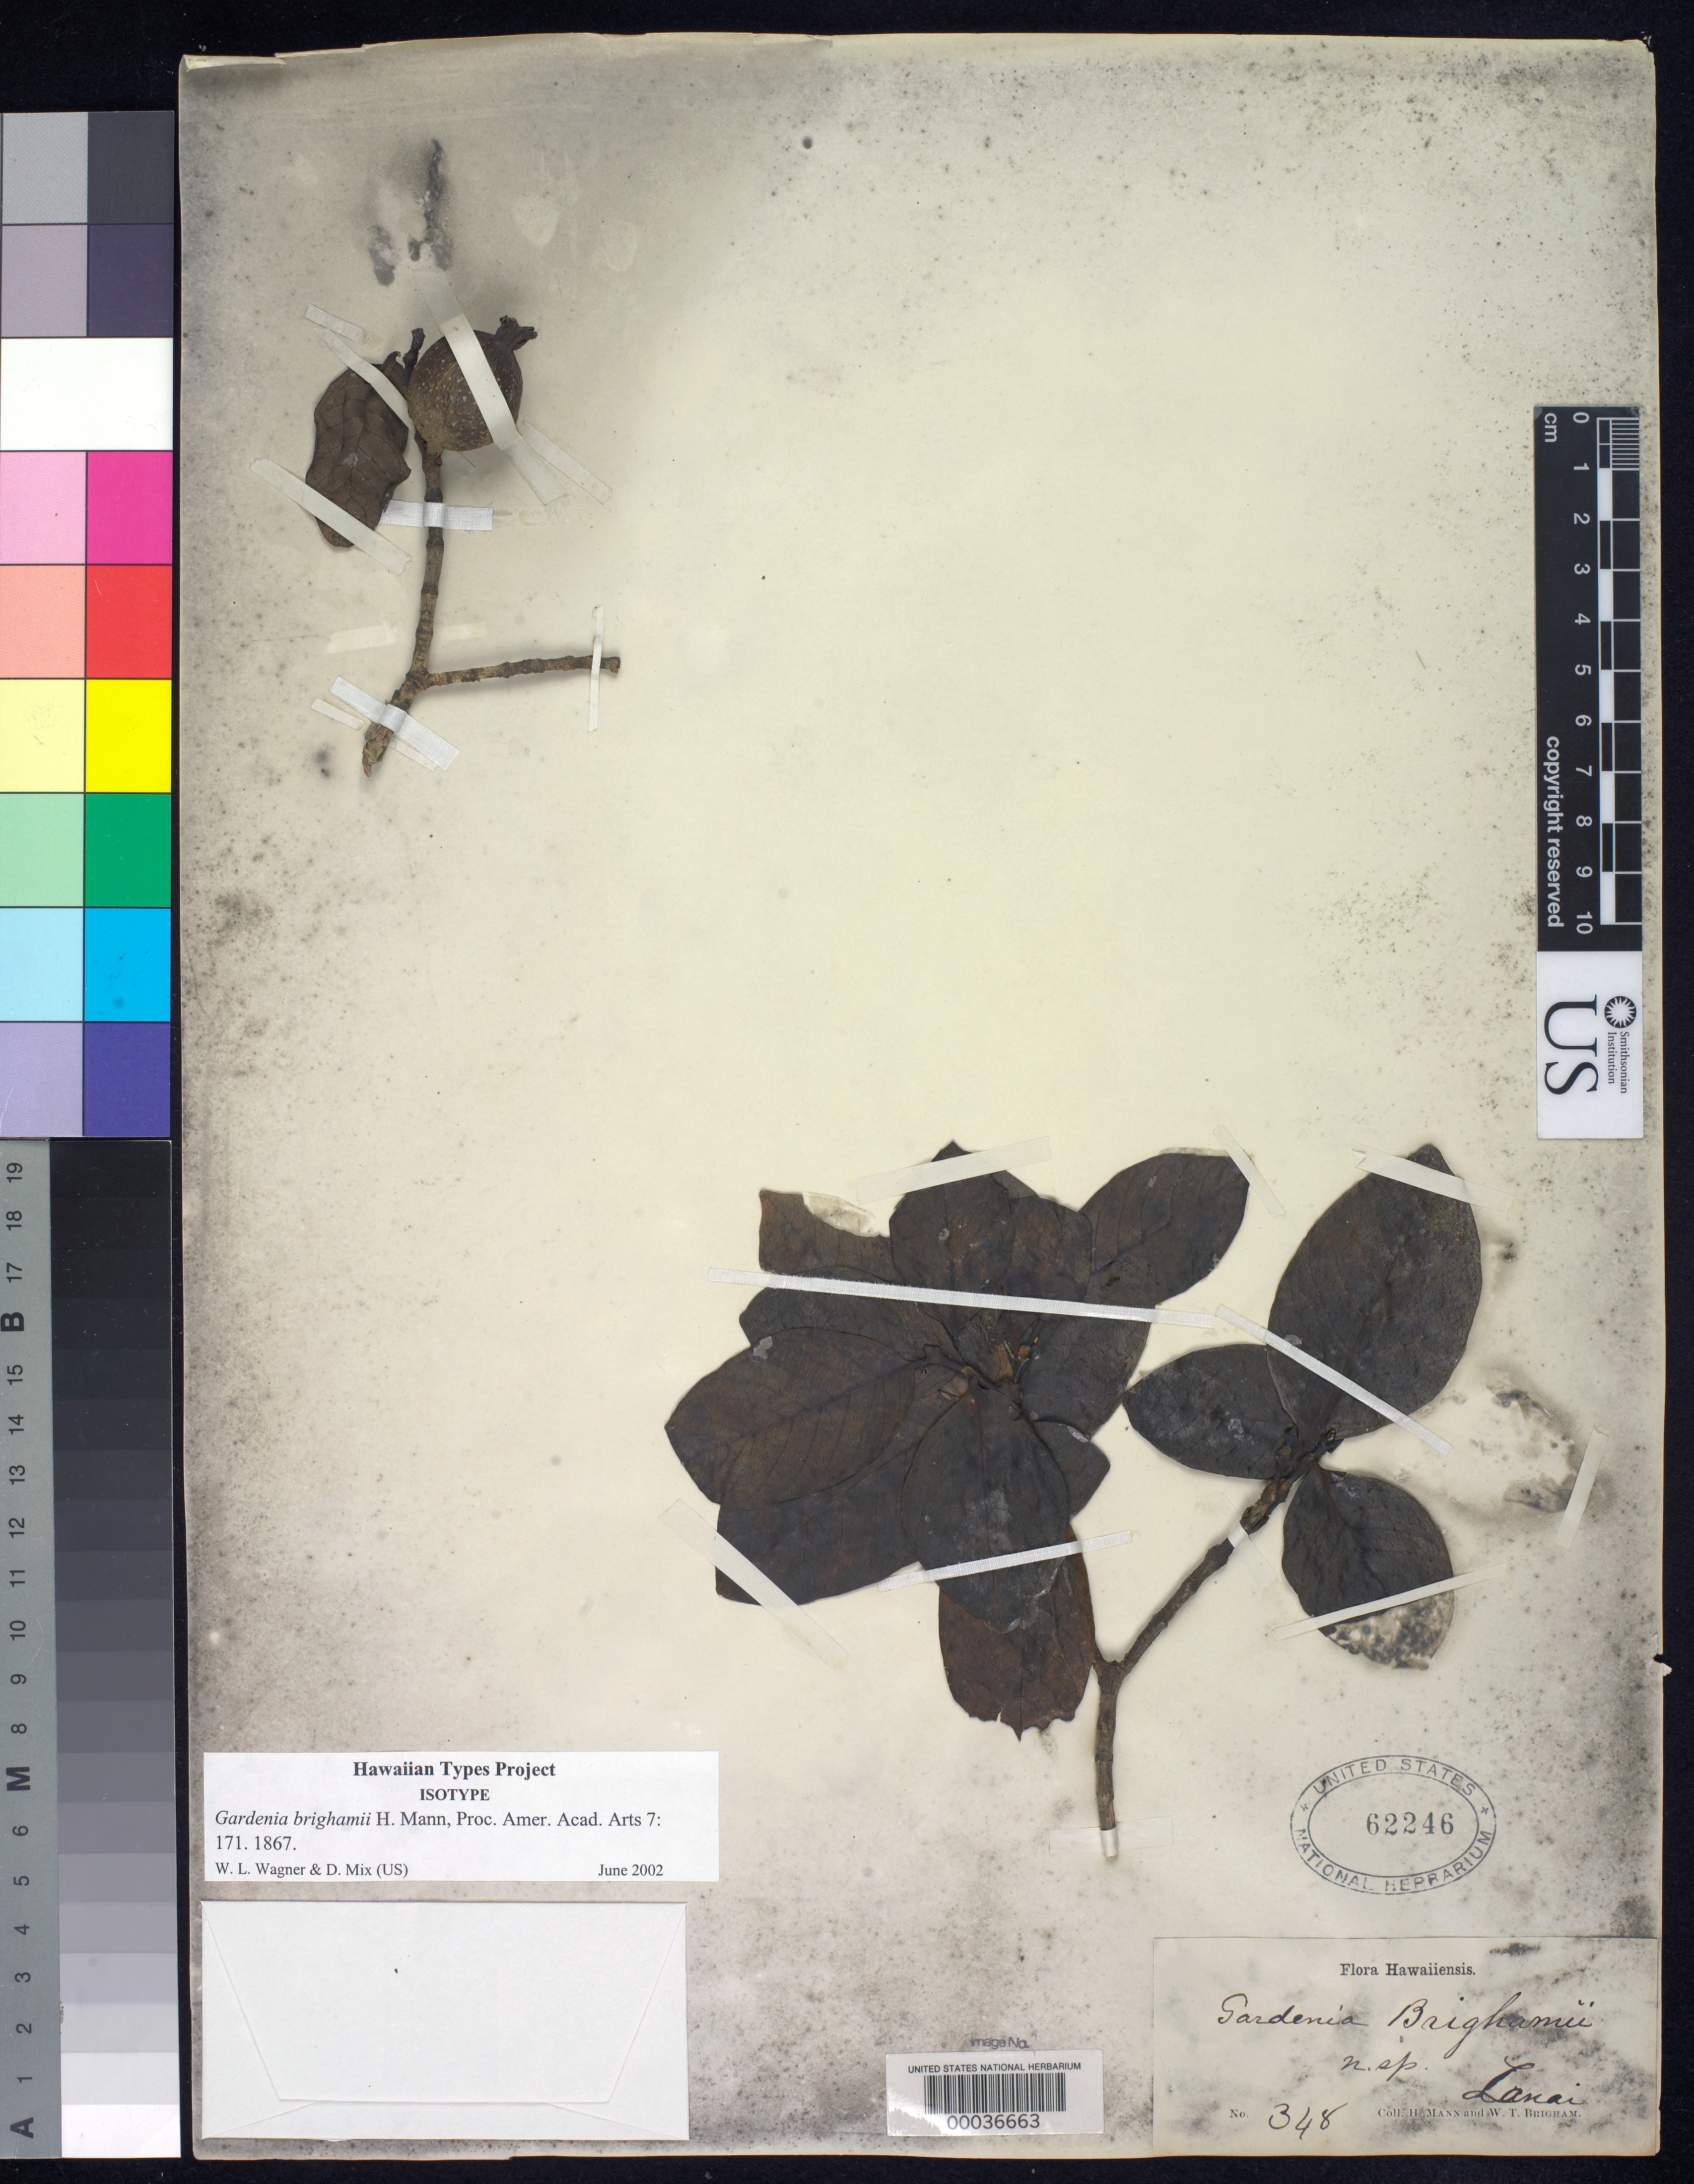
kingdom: Plantae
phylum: Tracheophyta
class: Magnoliopsida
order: Gentianales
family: Rubiaceae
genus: Gardenia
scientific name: Gardenia brighamii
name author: H. Mann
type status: Isotype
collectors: H. Mann & W. T. Brigham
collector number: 348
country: United States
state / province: Hawaii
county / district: Maui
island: Maui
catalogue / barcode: US 62246